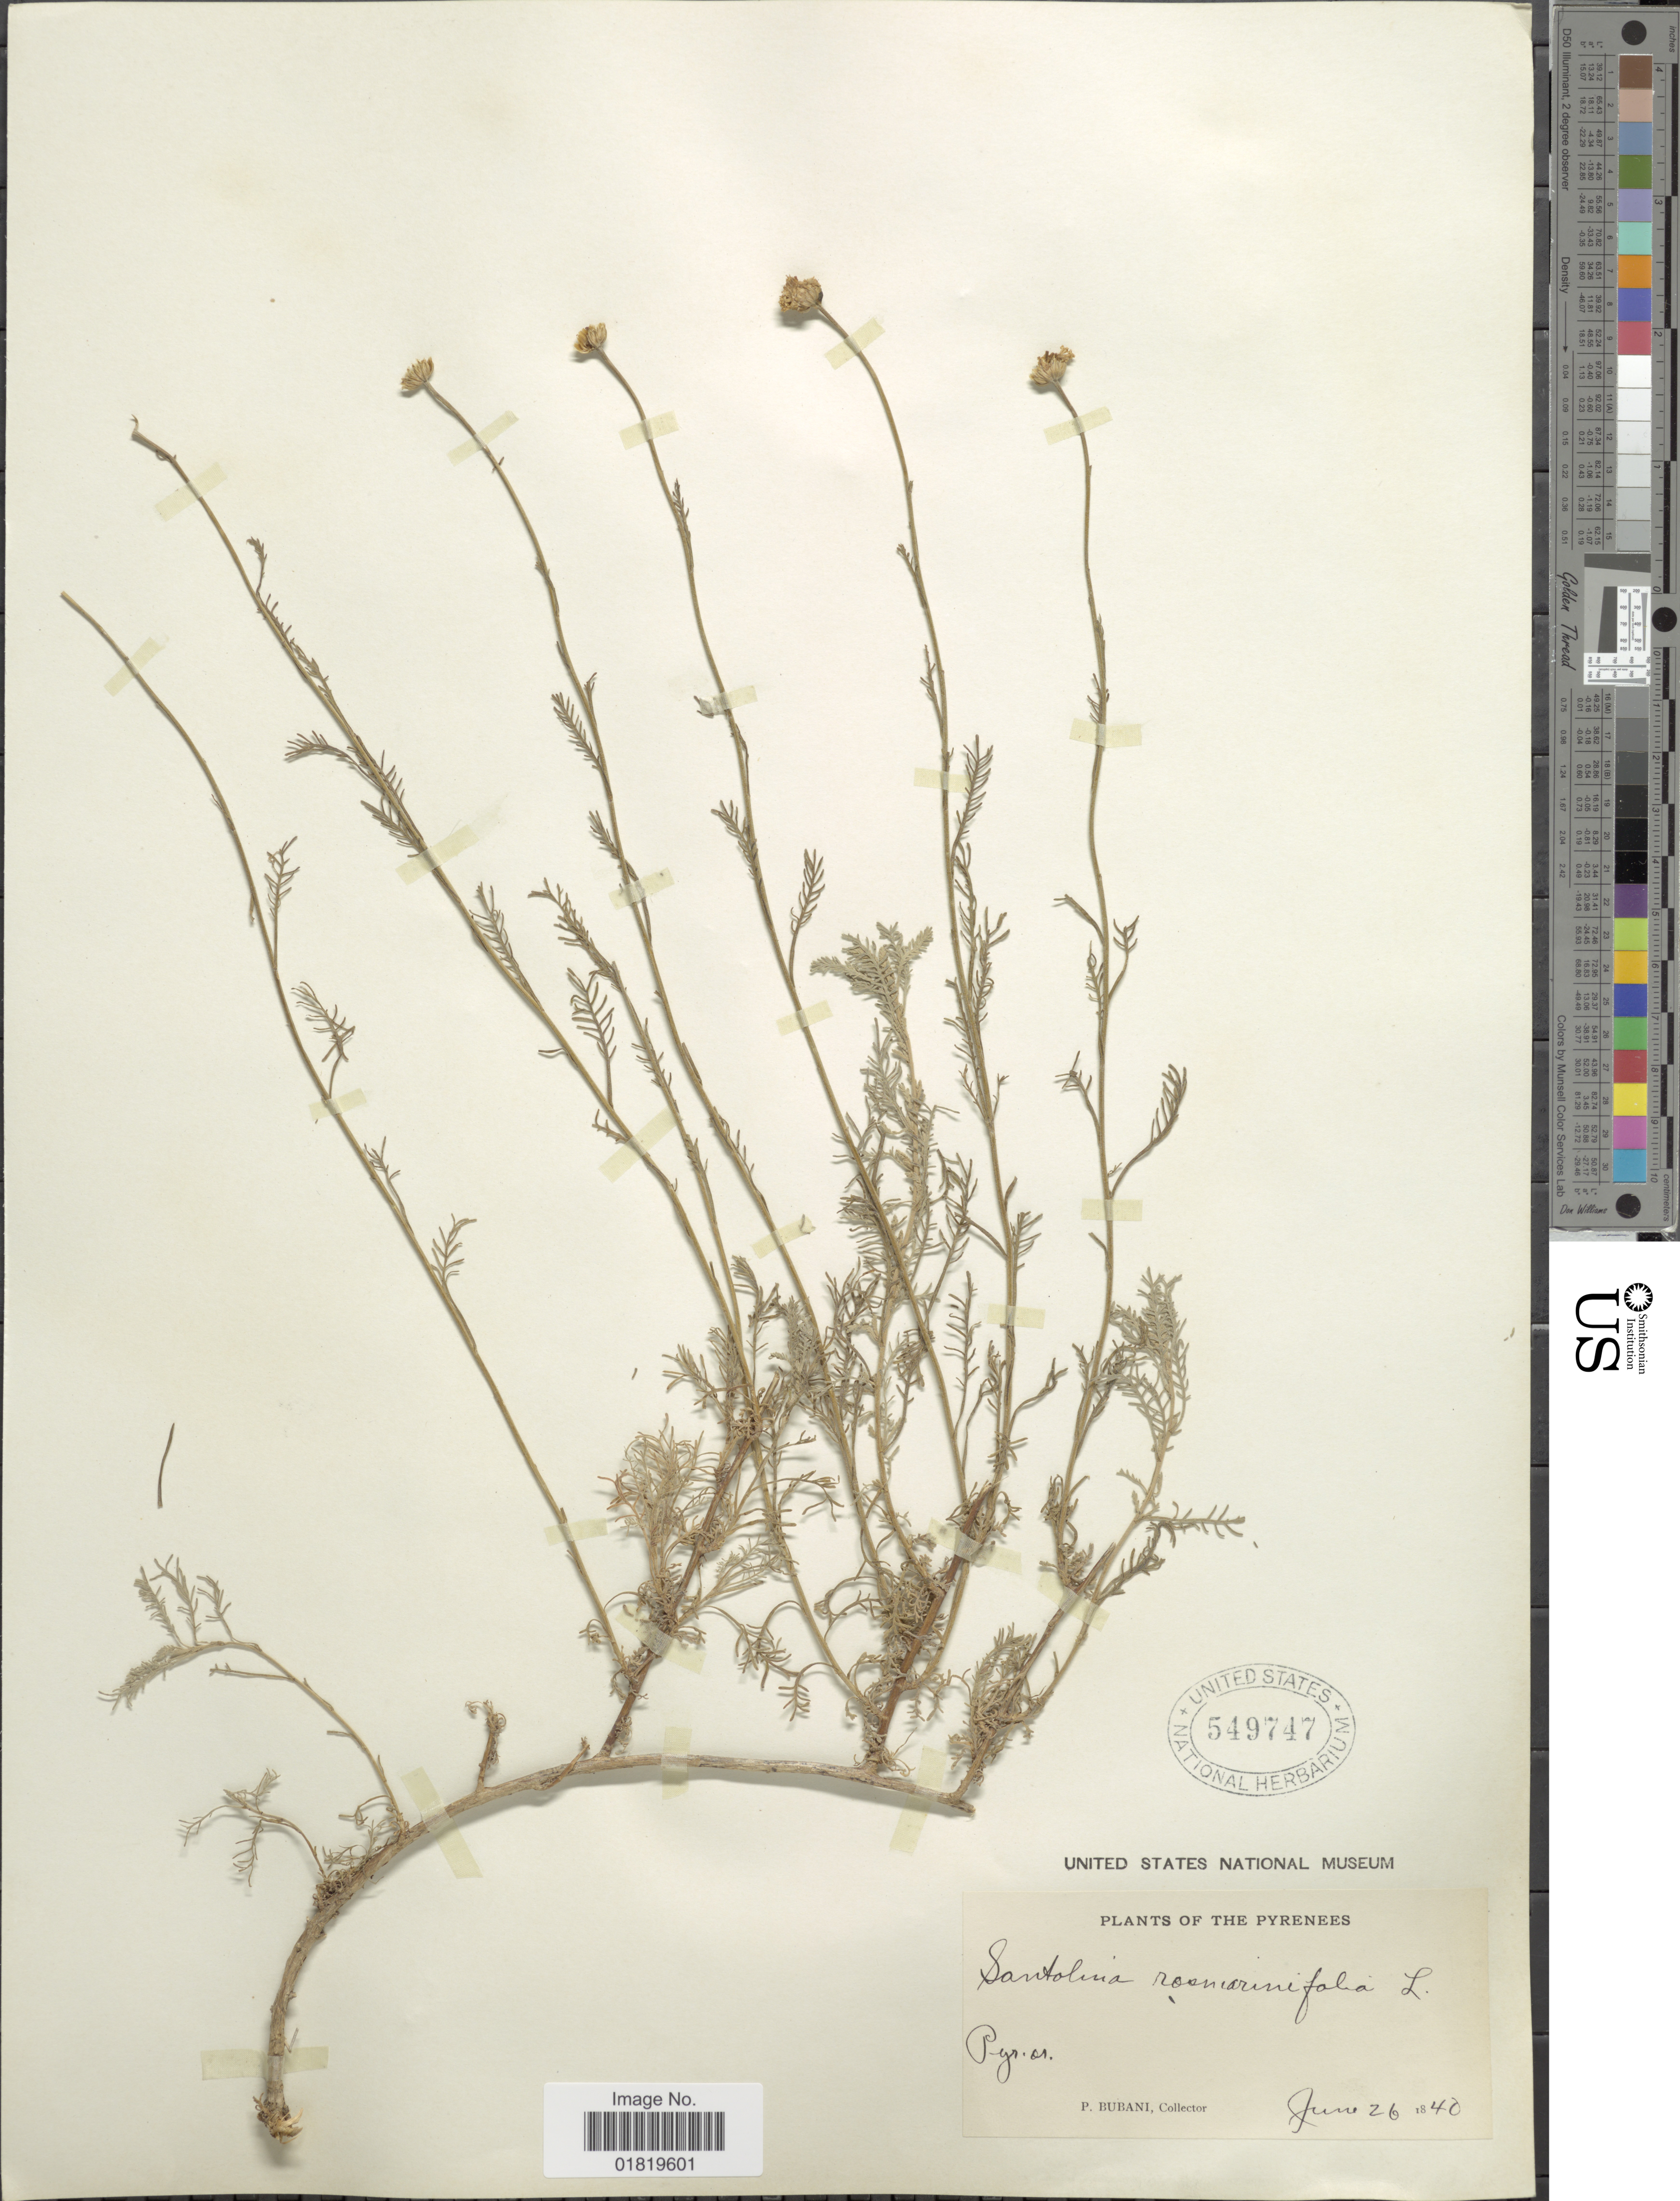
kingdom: Plantae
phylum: Tracheophyta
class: Magnoliopsida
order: Asterales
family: Asteraceae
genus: Santolina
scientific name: Santolina rosmarinifolia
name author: L.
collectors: P. Bubani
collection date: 1840-06-26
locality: The Pyrenees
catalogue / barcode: US 549747